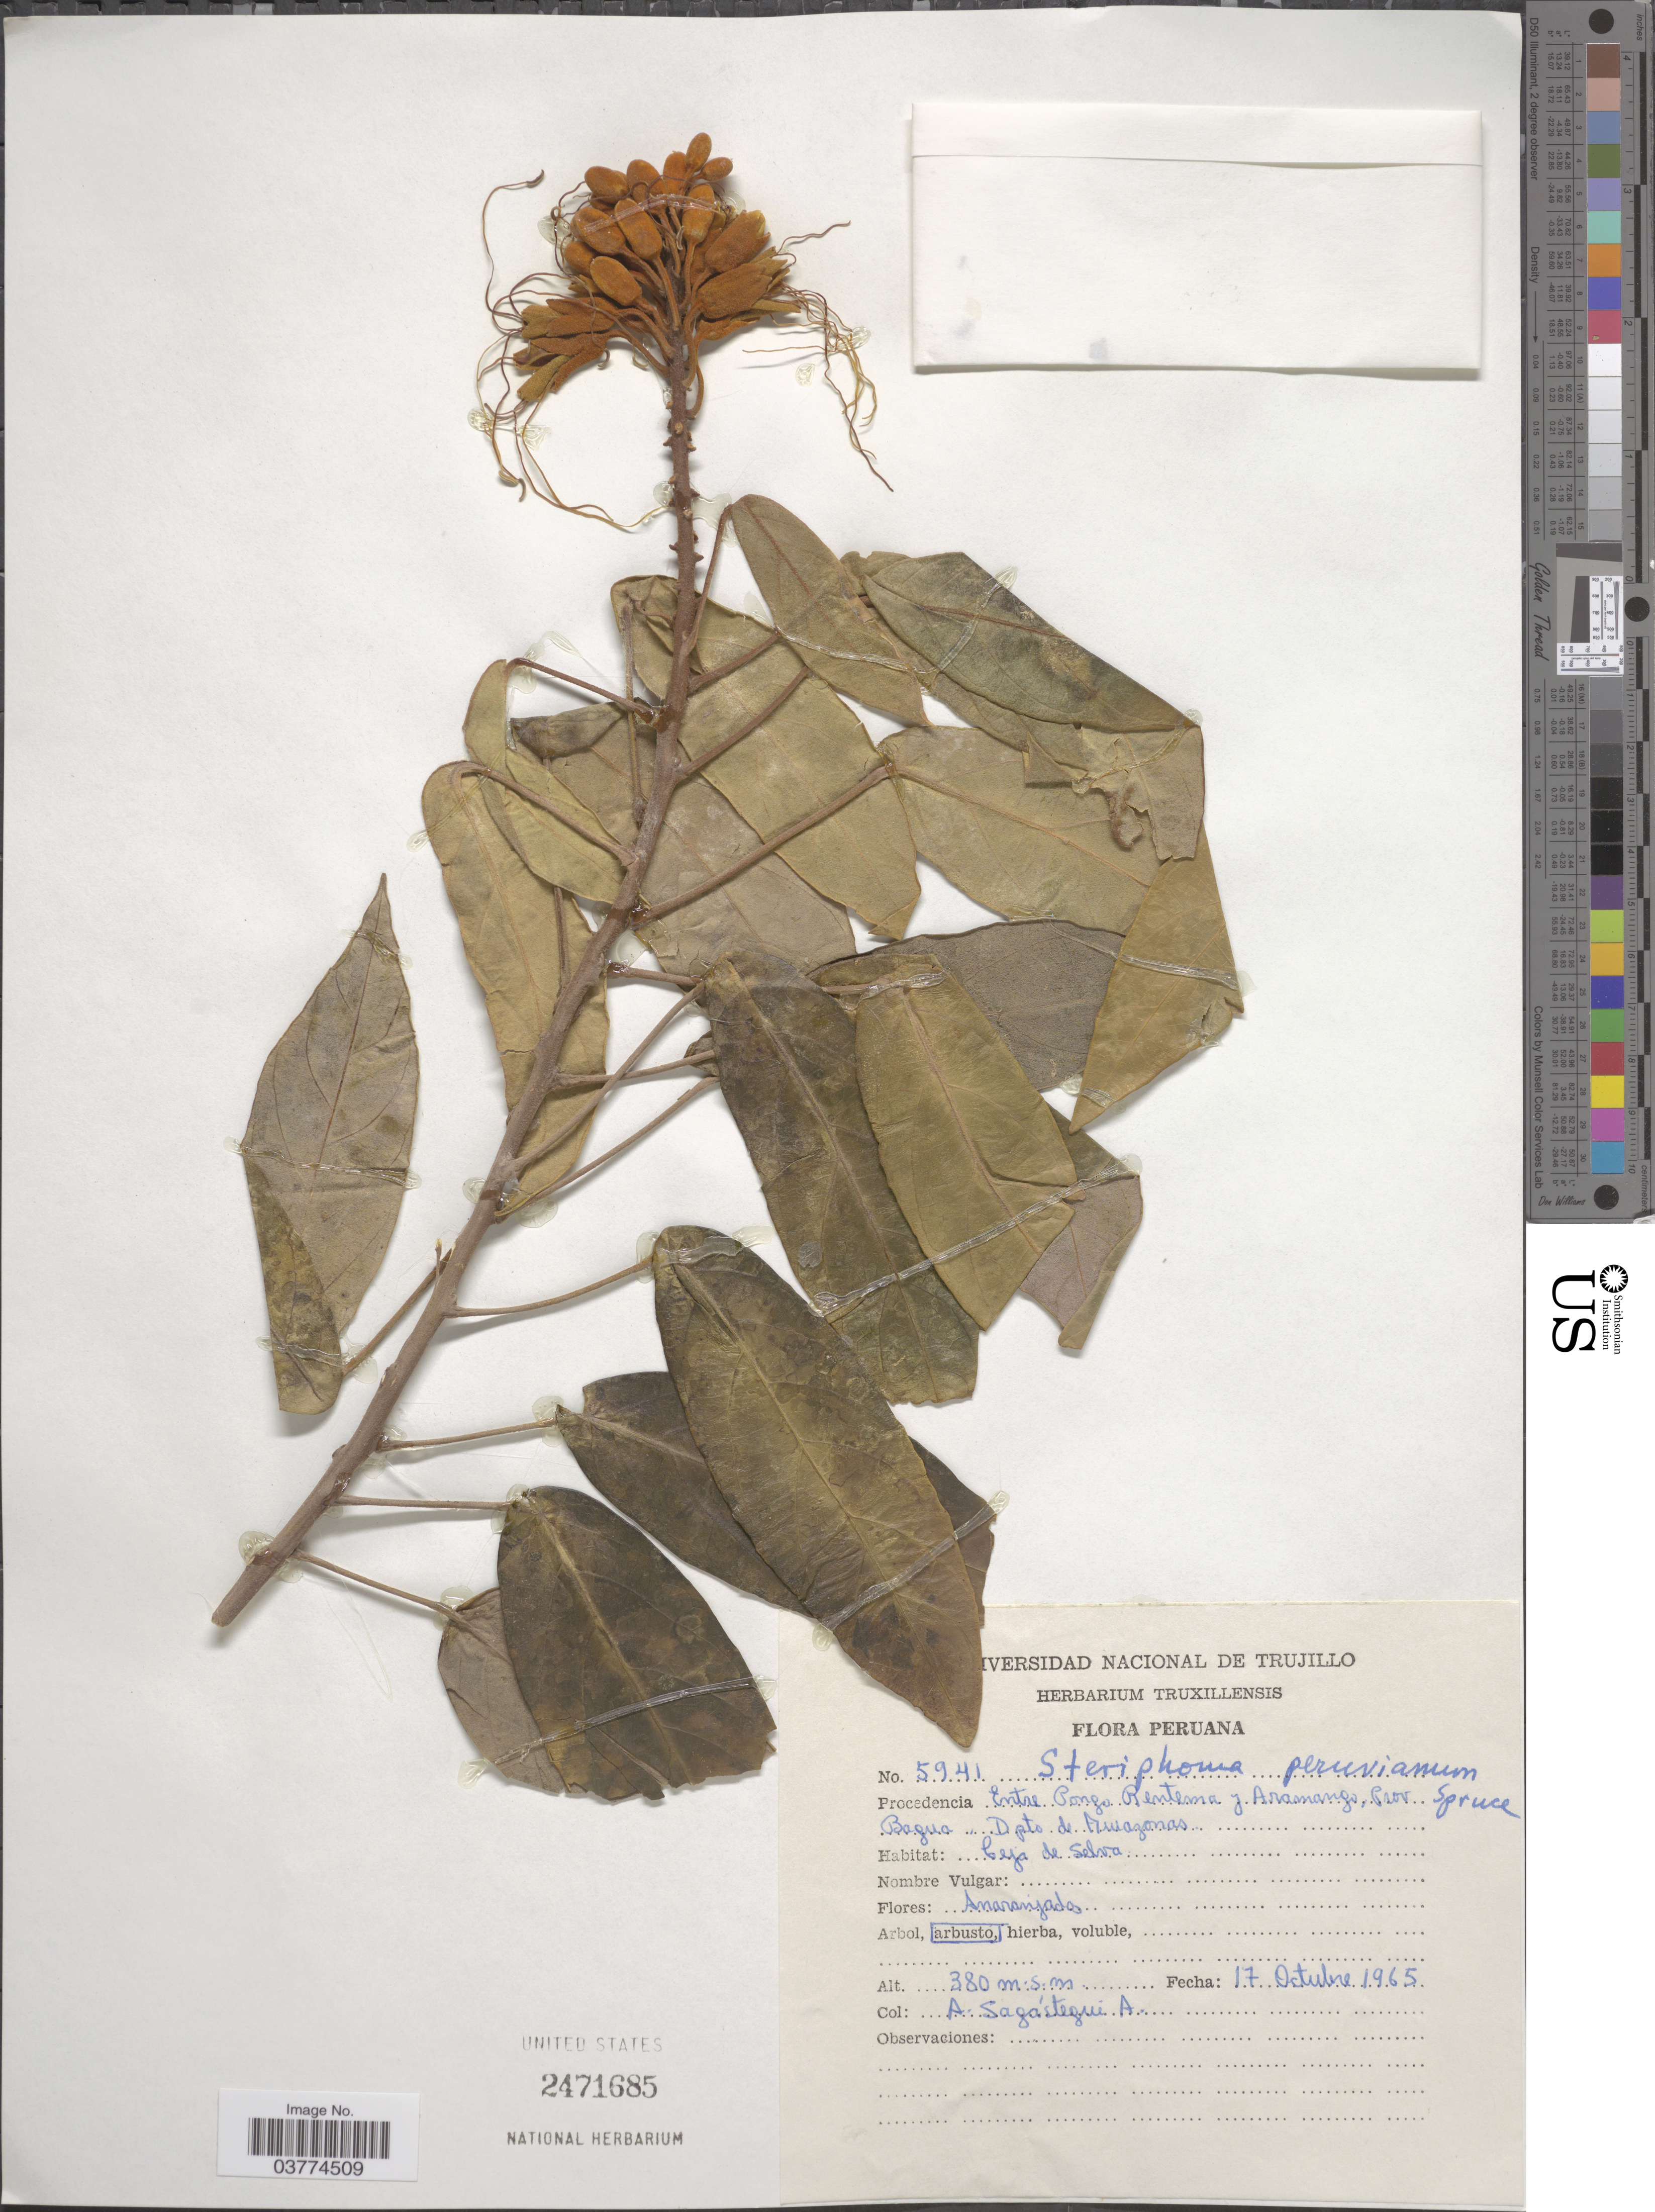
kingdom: Plantae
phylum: Tracheophyta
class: Magnoliopsida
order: Brassicales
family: Capparaceae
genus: Steriphoma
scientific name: Steriphoma peruvianum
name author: Spruce ex Eichler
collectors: A. Sagástegui A.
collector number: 5941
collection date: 1965-10-17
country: Peru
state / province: Amazonas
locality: Entre Pongo Rentema y Aramango, Prov. Bagua, Dpto de Amazonas.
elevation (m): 380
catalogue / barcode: US 2471685